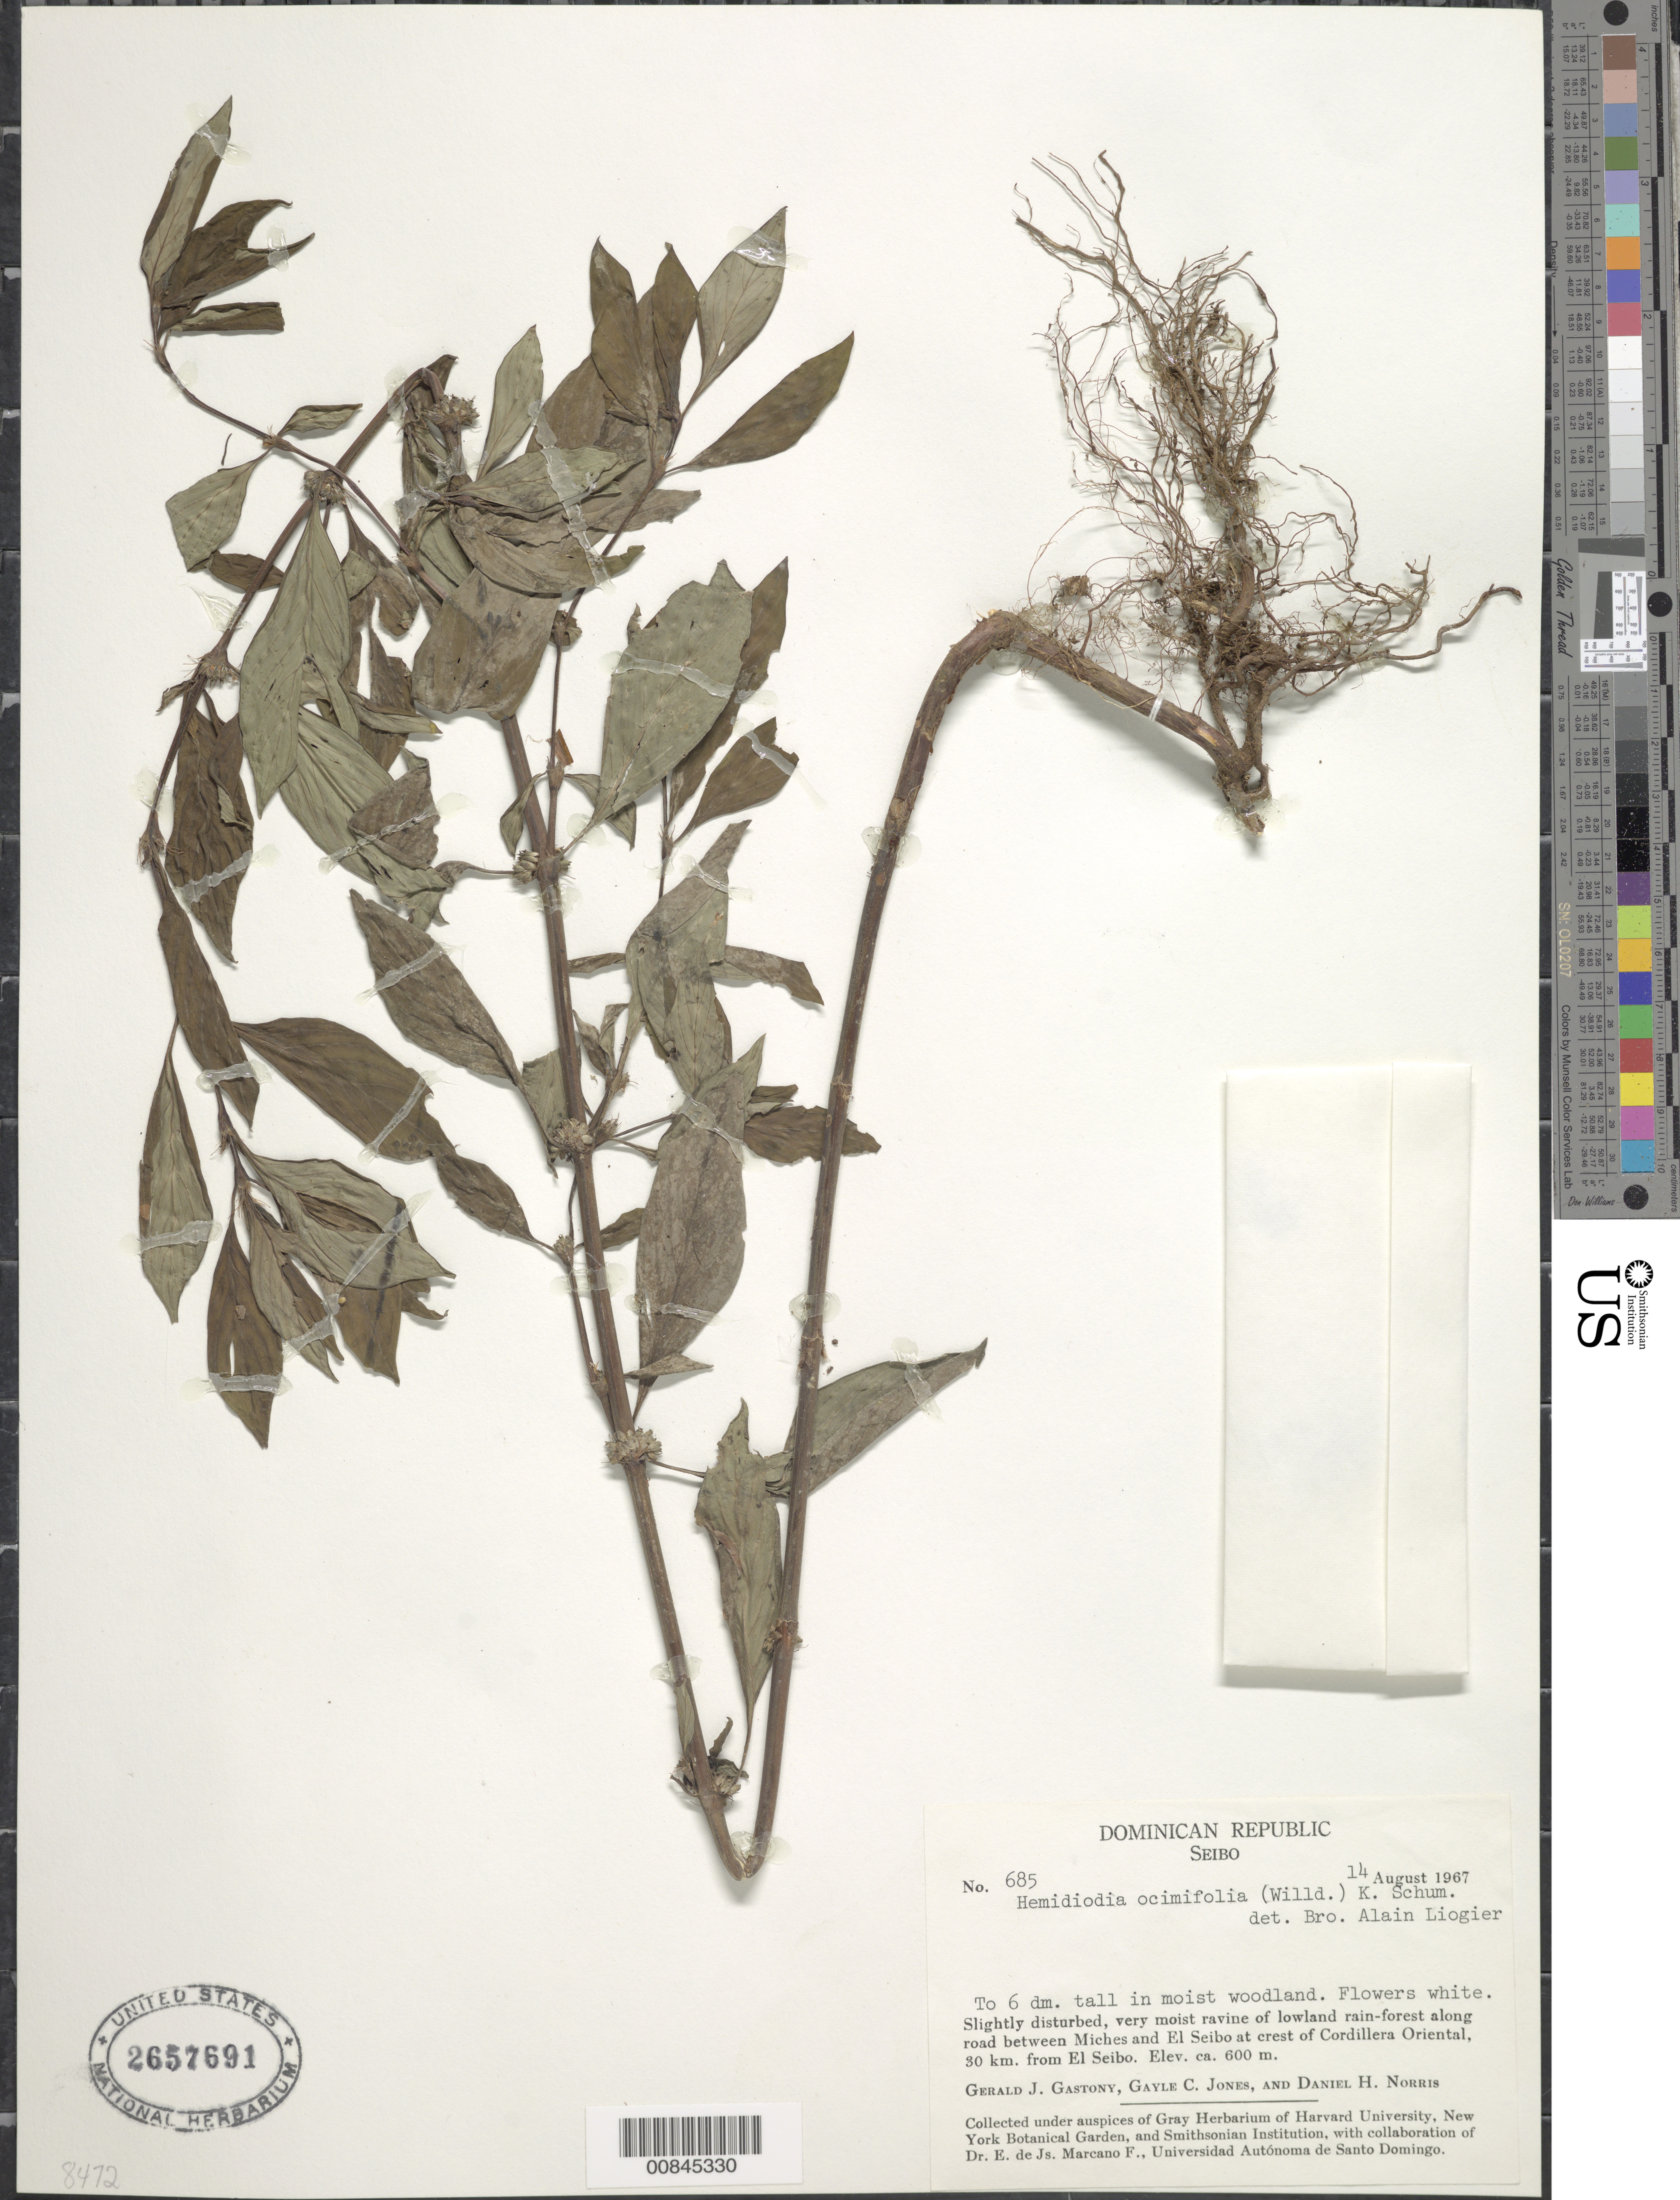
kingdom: Plantae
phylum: Tracheophyta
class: Magnoliopsida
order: Gentianales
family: Rubiaceae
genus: Spermacoce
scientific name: Spermacoce ocymifolia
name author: Willd. ex Roem. & Schult.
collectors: G. Gastony, G. C. Jones & D. H. Norris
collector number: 685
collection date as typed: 14 Aug 1967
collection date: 1967-08-14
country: Dominican Republic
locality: Along road between Miches and El Seibo at crest of Cordillera Oriental, 30 km from El Seibo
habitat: Slightly disturbed, very moist ravine in lowland rainforest along road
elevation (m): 600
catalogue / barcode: US 2657691